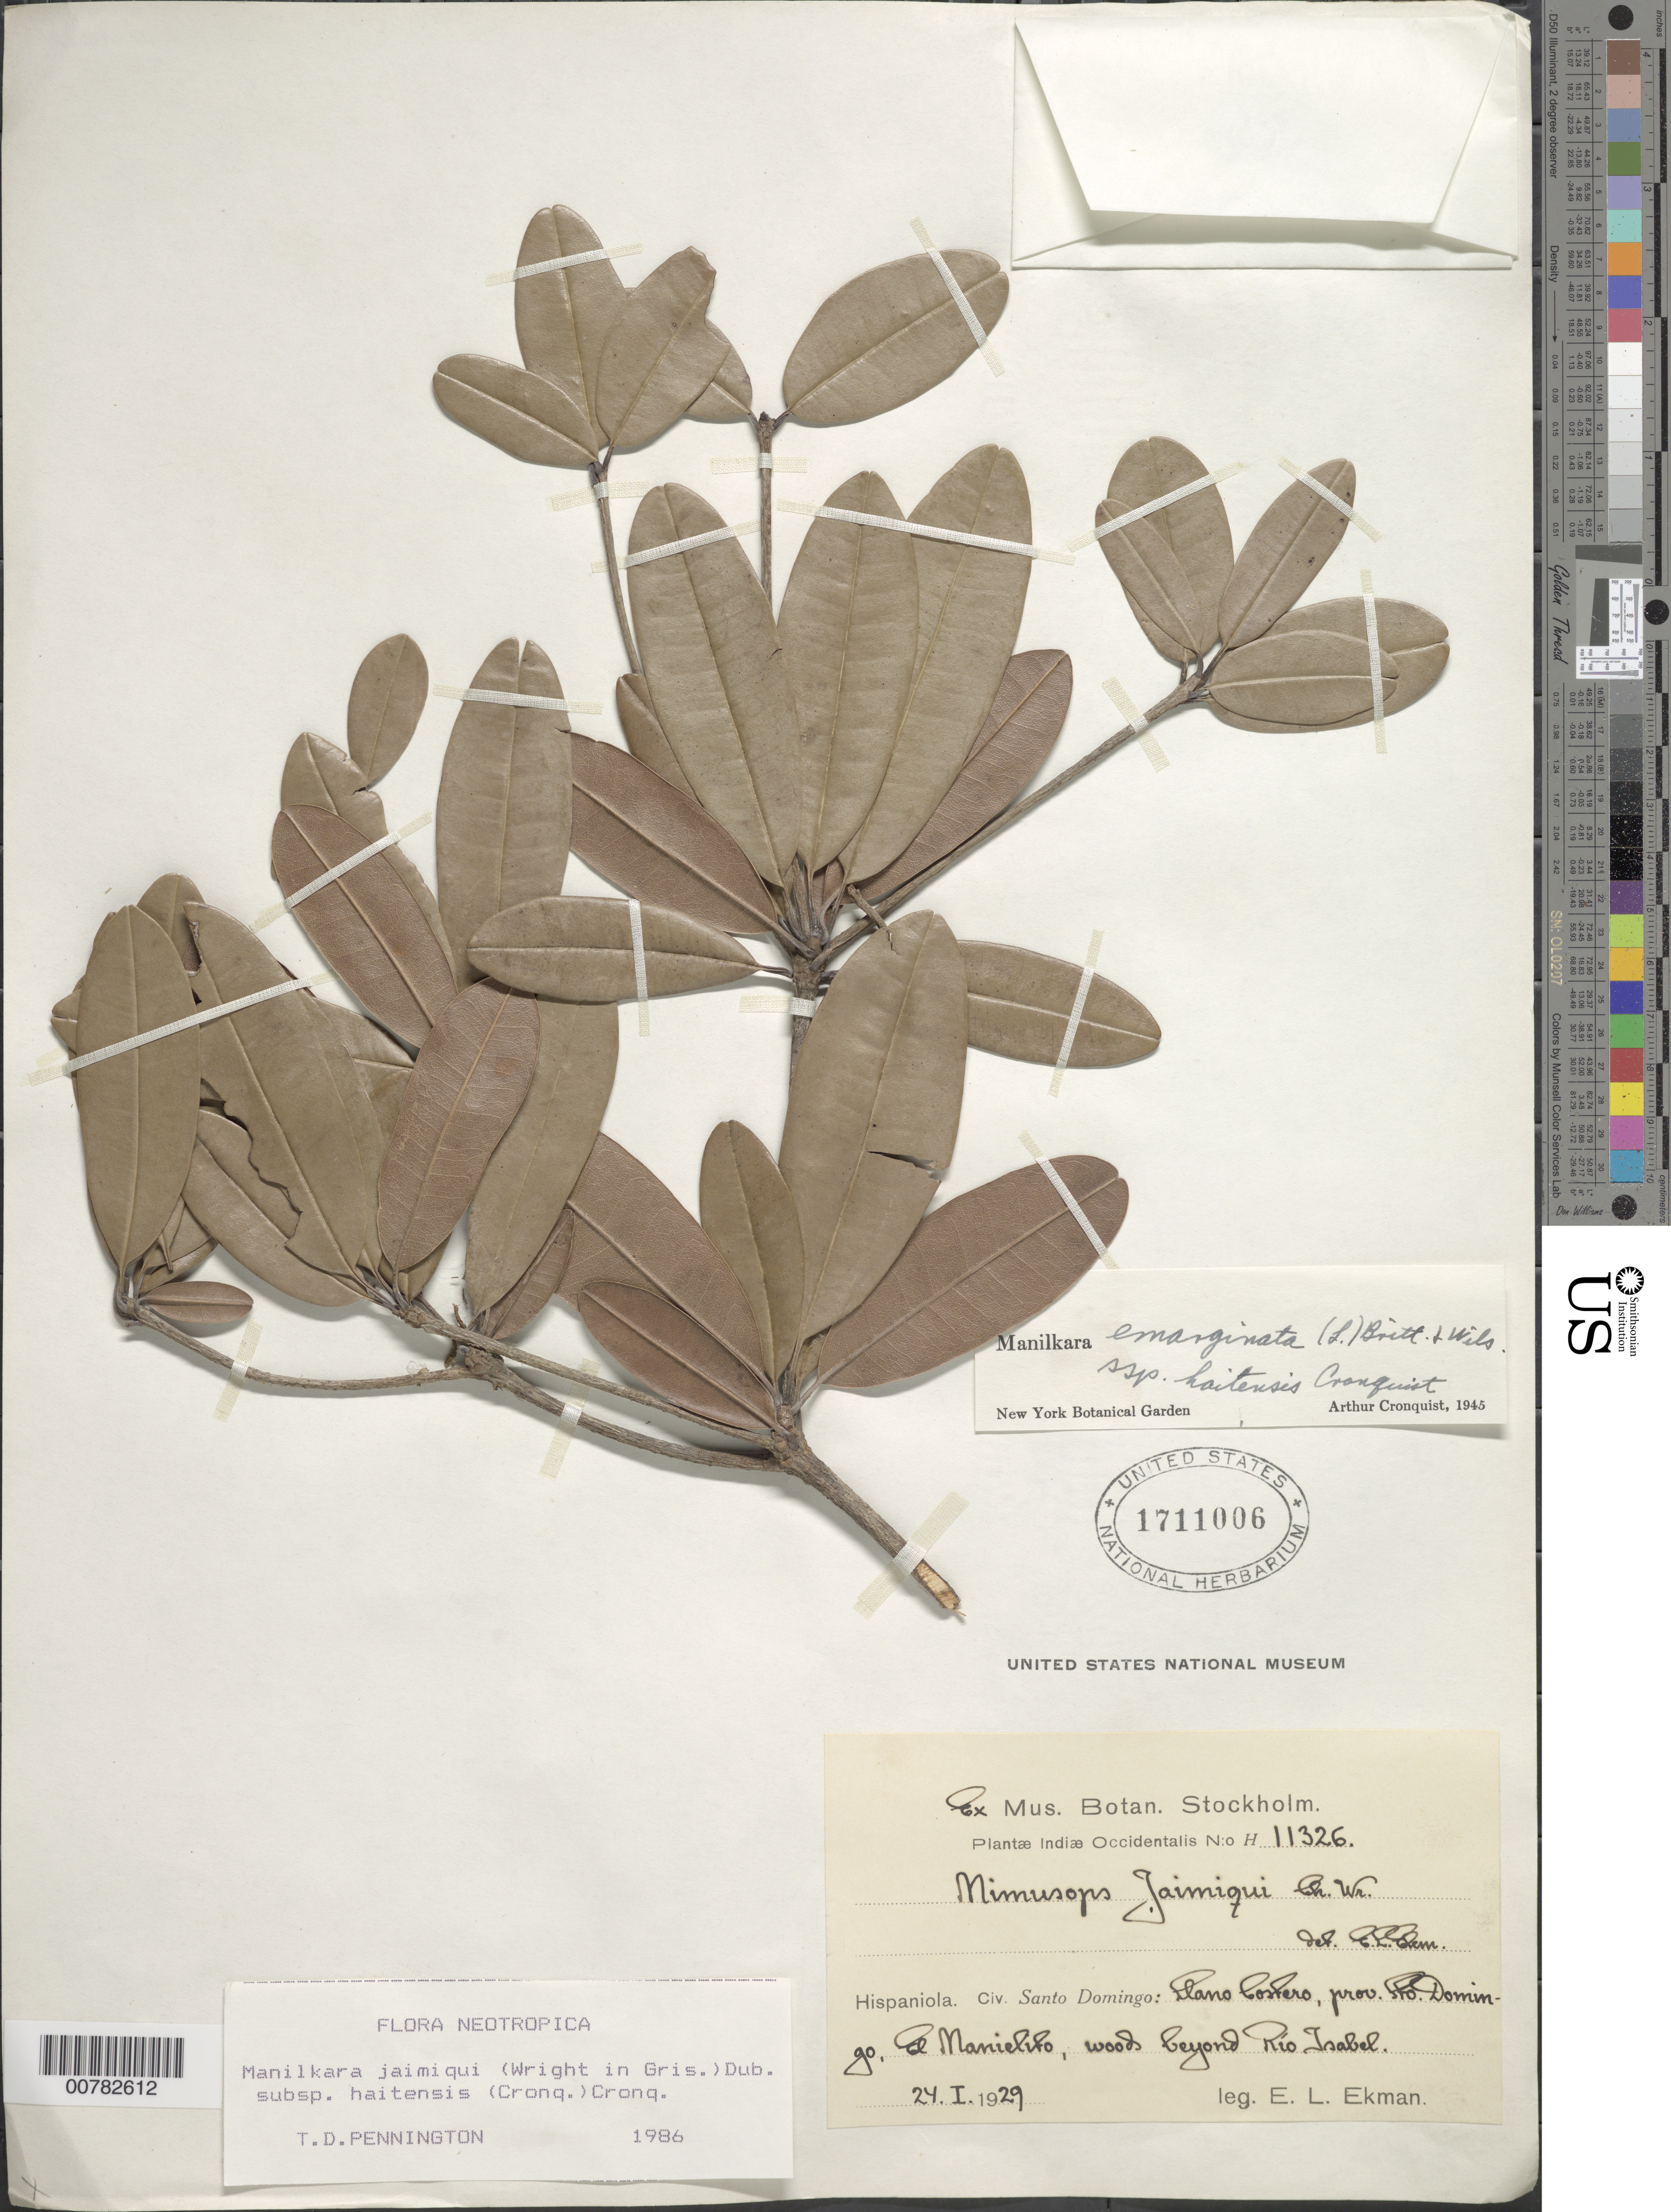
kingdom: Plantae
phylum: Tracheophyta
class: Magnoliopsida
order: Ericales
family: Sapotaceae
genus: Manilkara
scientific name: Manilkara jaimiqui subsp. haitensis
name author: (Cronq.) Cronq.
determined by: Pennington, T. D., (K)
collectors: E. L. Ekman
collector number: H 11326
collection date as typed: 24 Jan 1929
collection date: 1929-01-24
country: Dominican Republic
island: Hispaniola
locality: Province of Santo Domingo, Llano Costero, El Manielillo, woods beyond Rio Isabel.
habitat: Woods.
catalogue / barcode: US 1711006